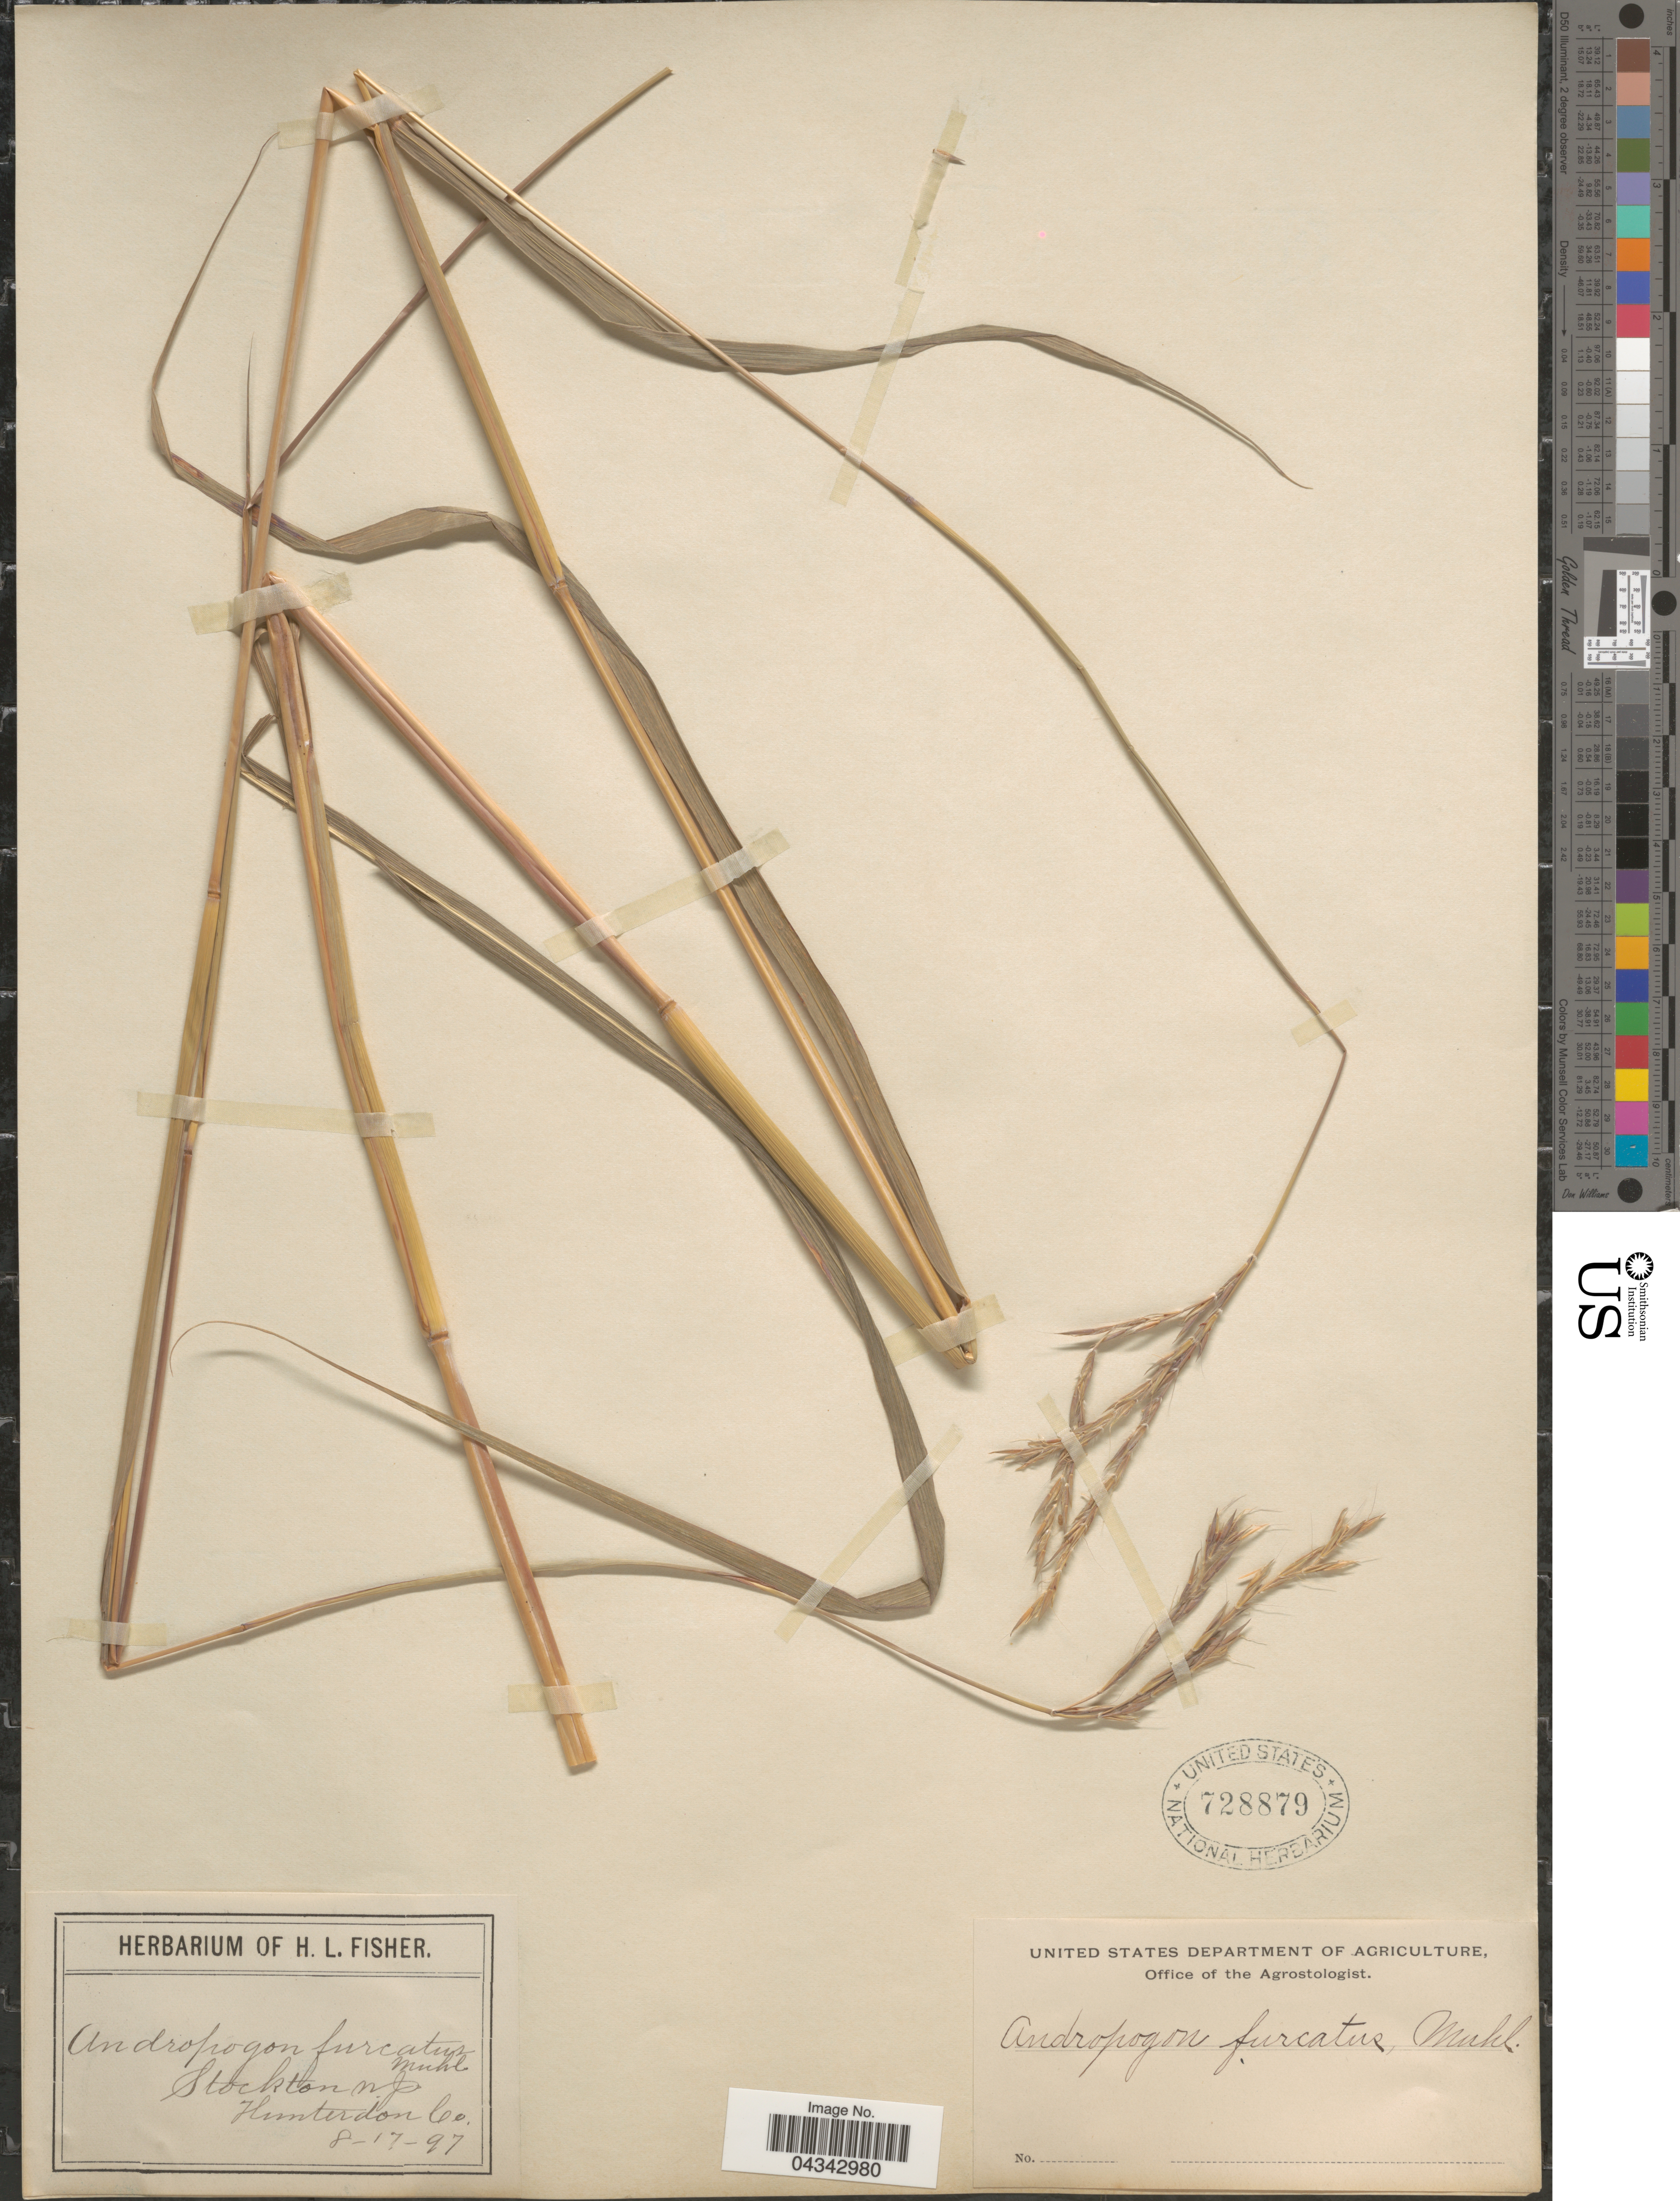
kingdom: Plantae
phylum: Tracheophyta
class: Liliopsida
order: Poales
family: Poaceae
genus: Andropogon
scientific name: Andropogon gerardii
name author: Vitman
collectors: ex herb. of H. L. Fisher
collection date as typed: Transcribed d/m/y: 17/8/97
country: United States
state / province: New Jersey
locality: Stockton. Hunterdon Co.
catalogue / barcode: US 728879